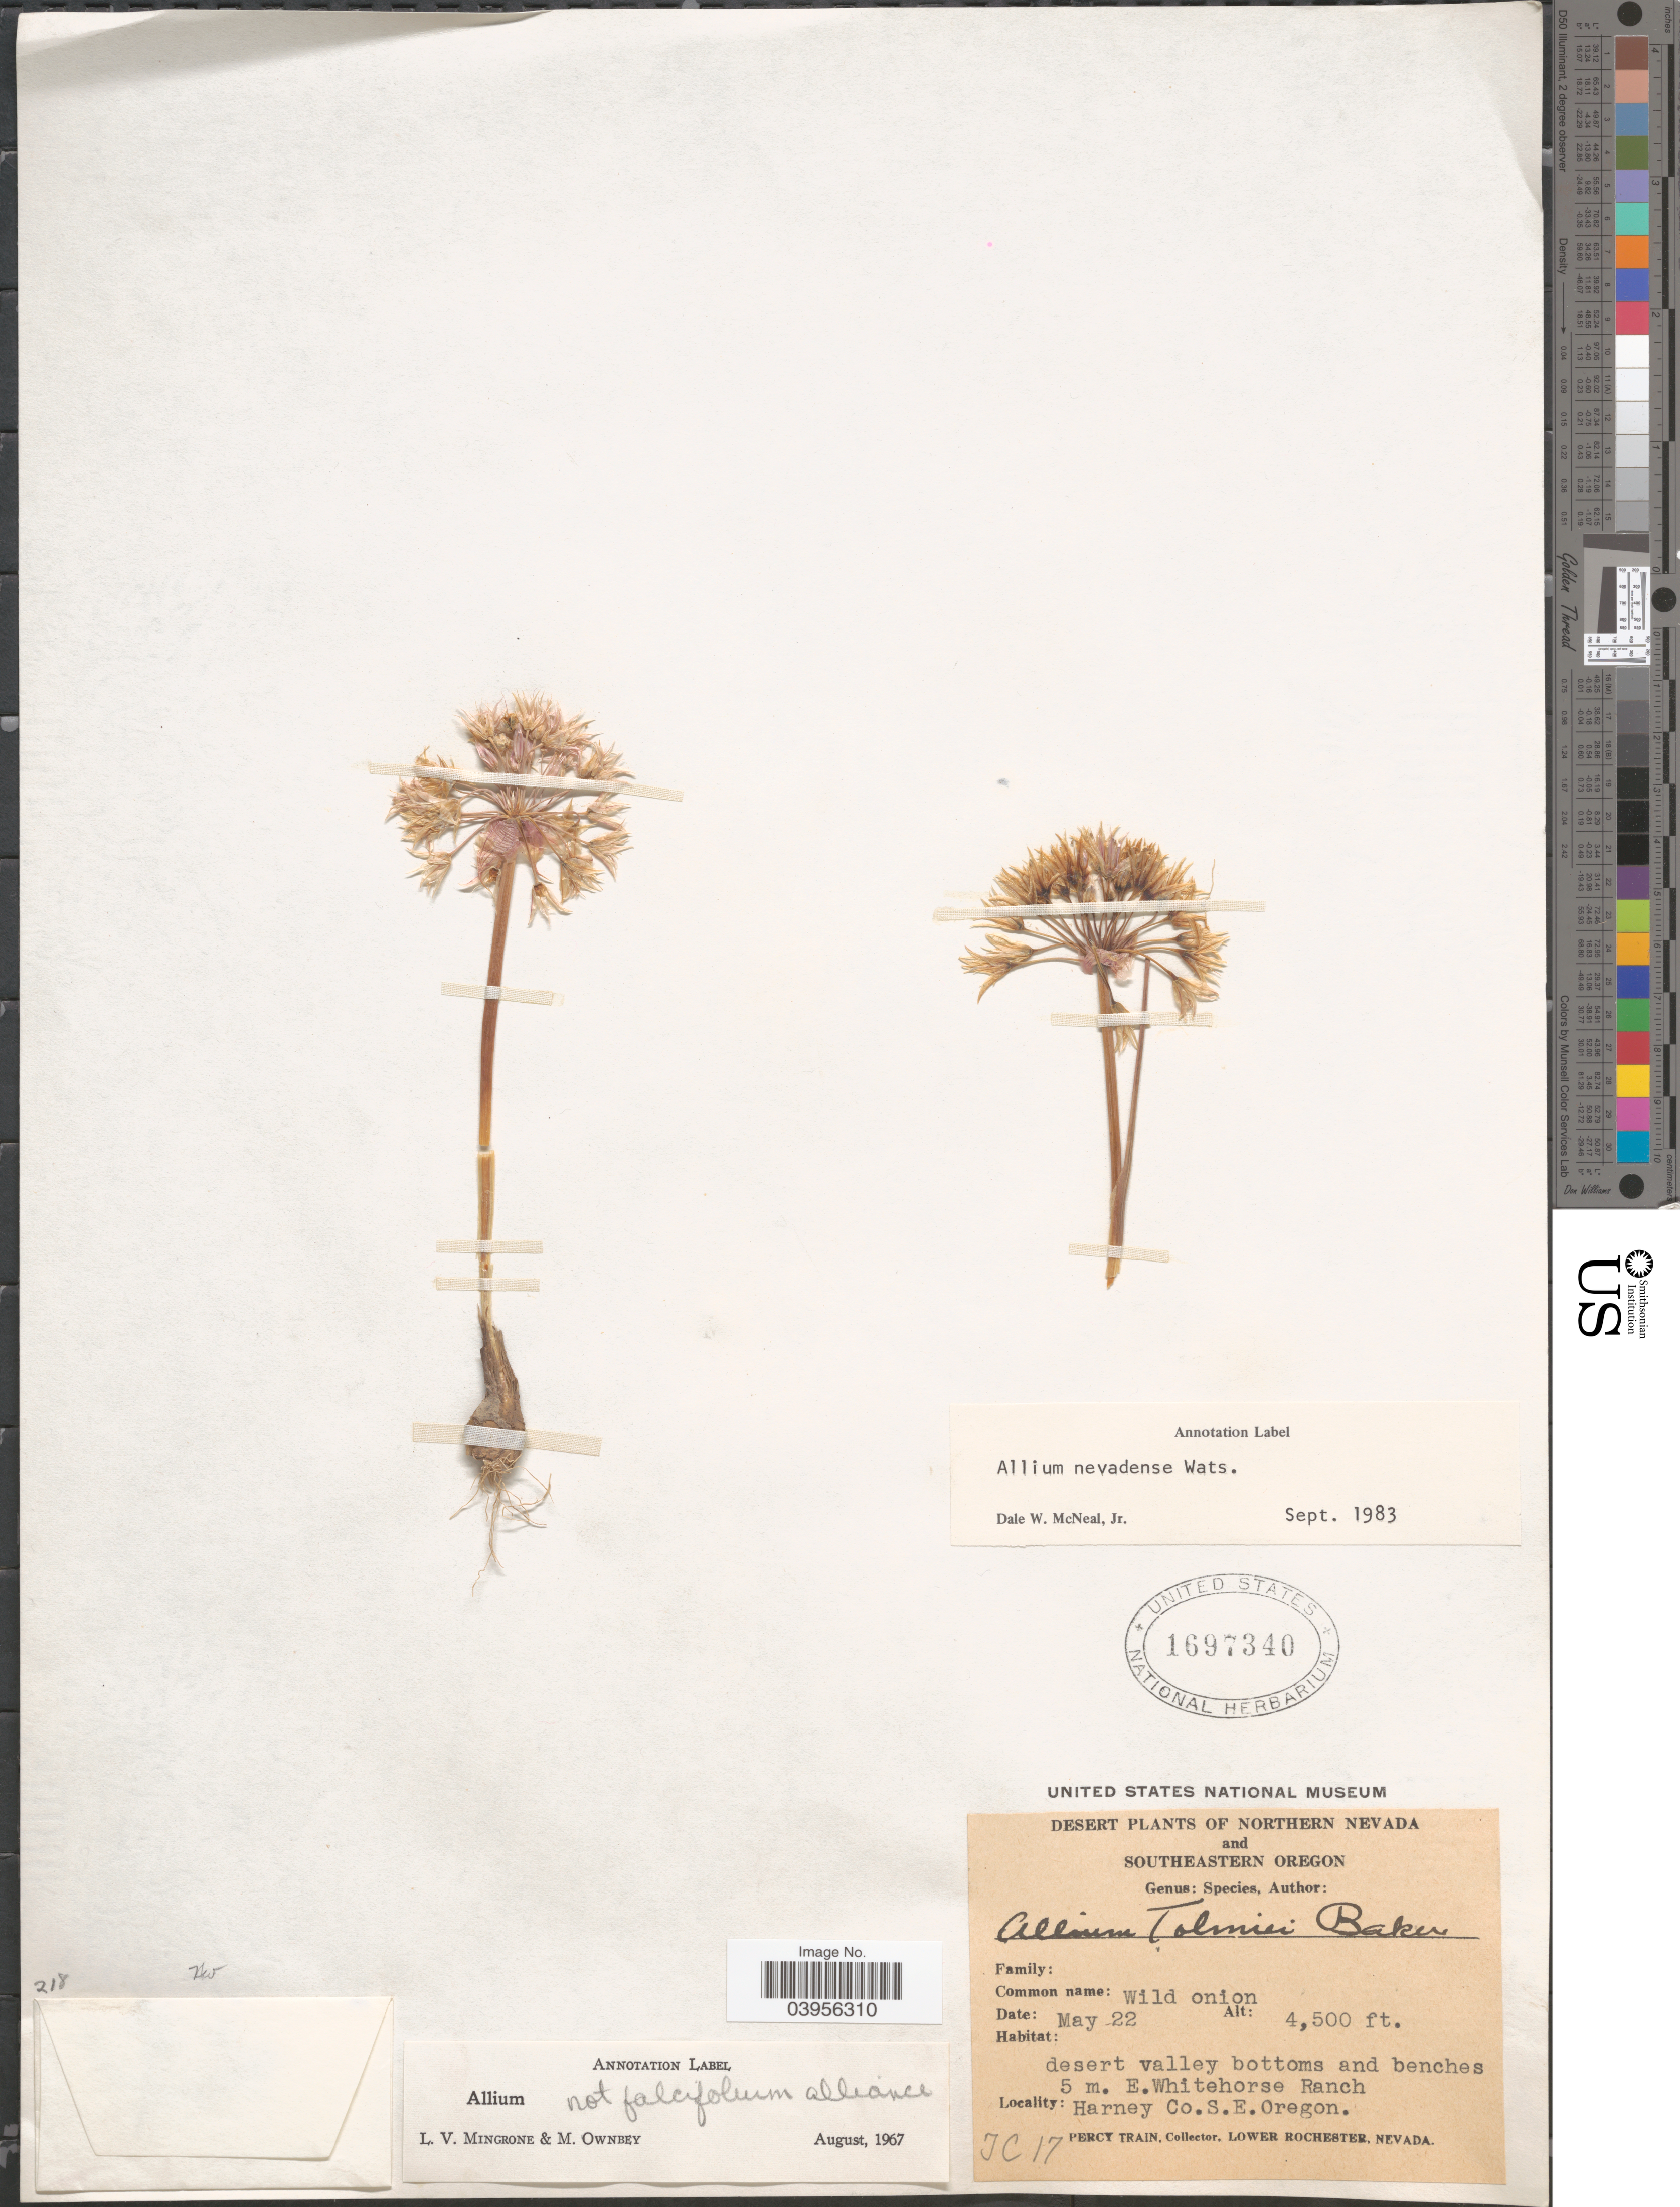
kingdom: Plantae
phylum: Tracheophyta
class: Liliopsida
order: Asparagales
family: Amaryllidaceae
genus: Allium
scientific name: Allium nevadense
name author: S. Watson in C. King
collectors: P. Train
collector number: JC 17*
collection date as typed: Transcribed d/m/y: /5/22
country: United States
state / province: Oregon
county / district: Harney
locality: Southeastern Oregon. 5 m. E. Whitehorse Ranch. Harney Co.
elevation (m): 1372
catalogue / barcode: US 1697340